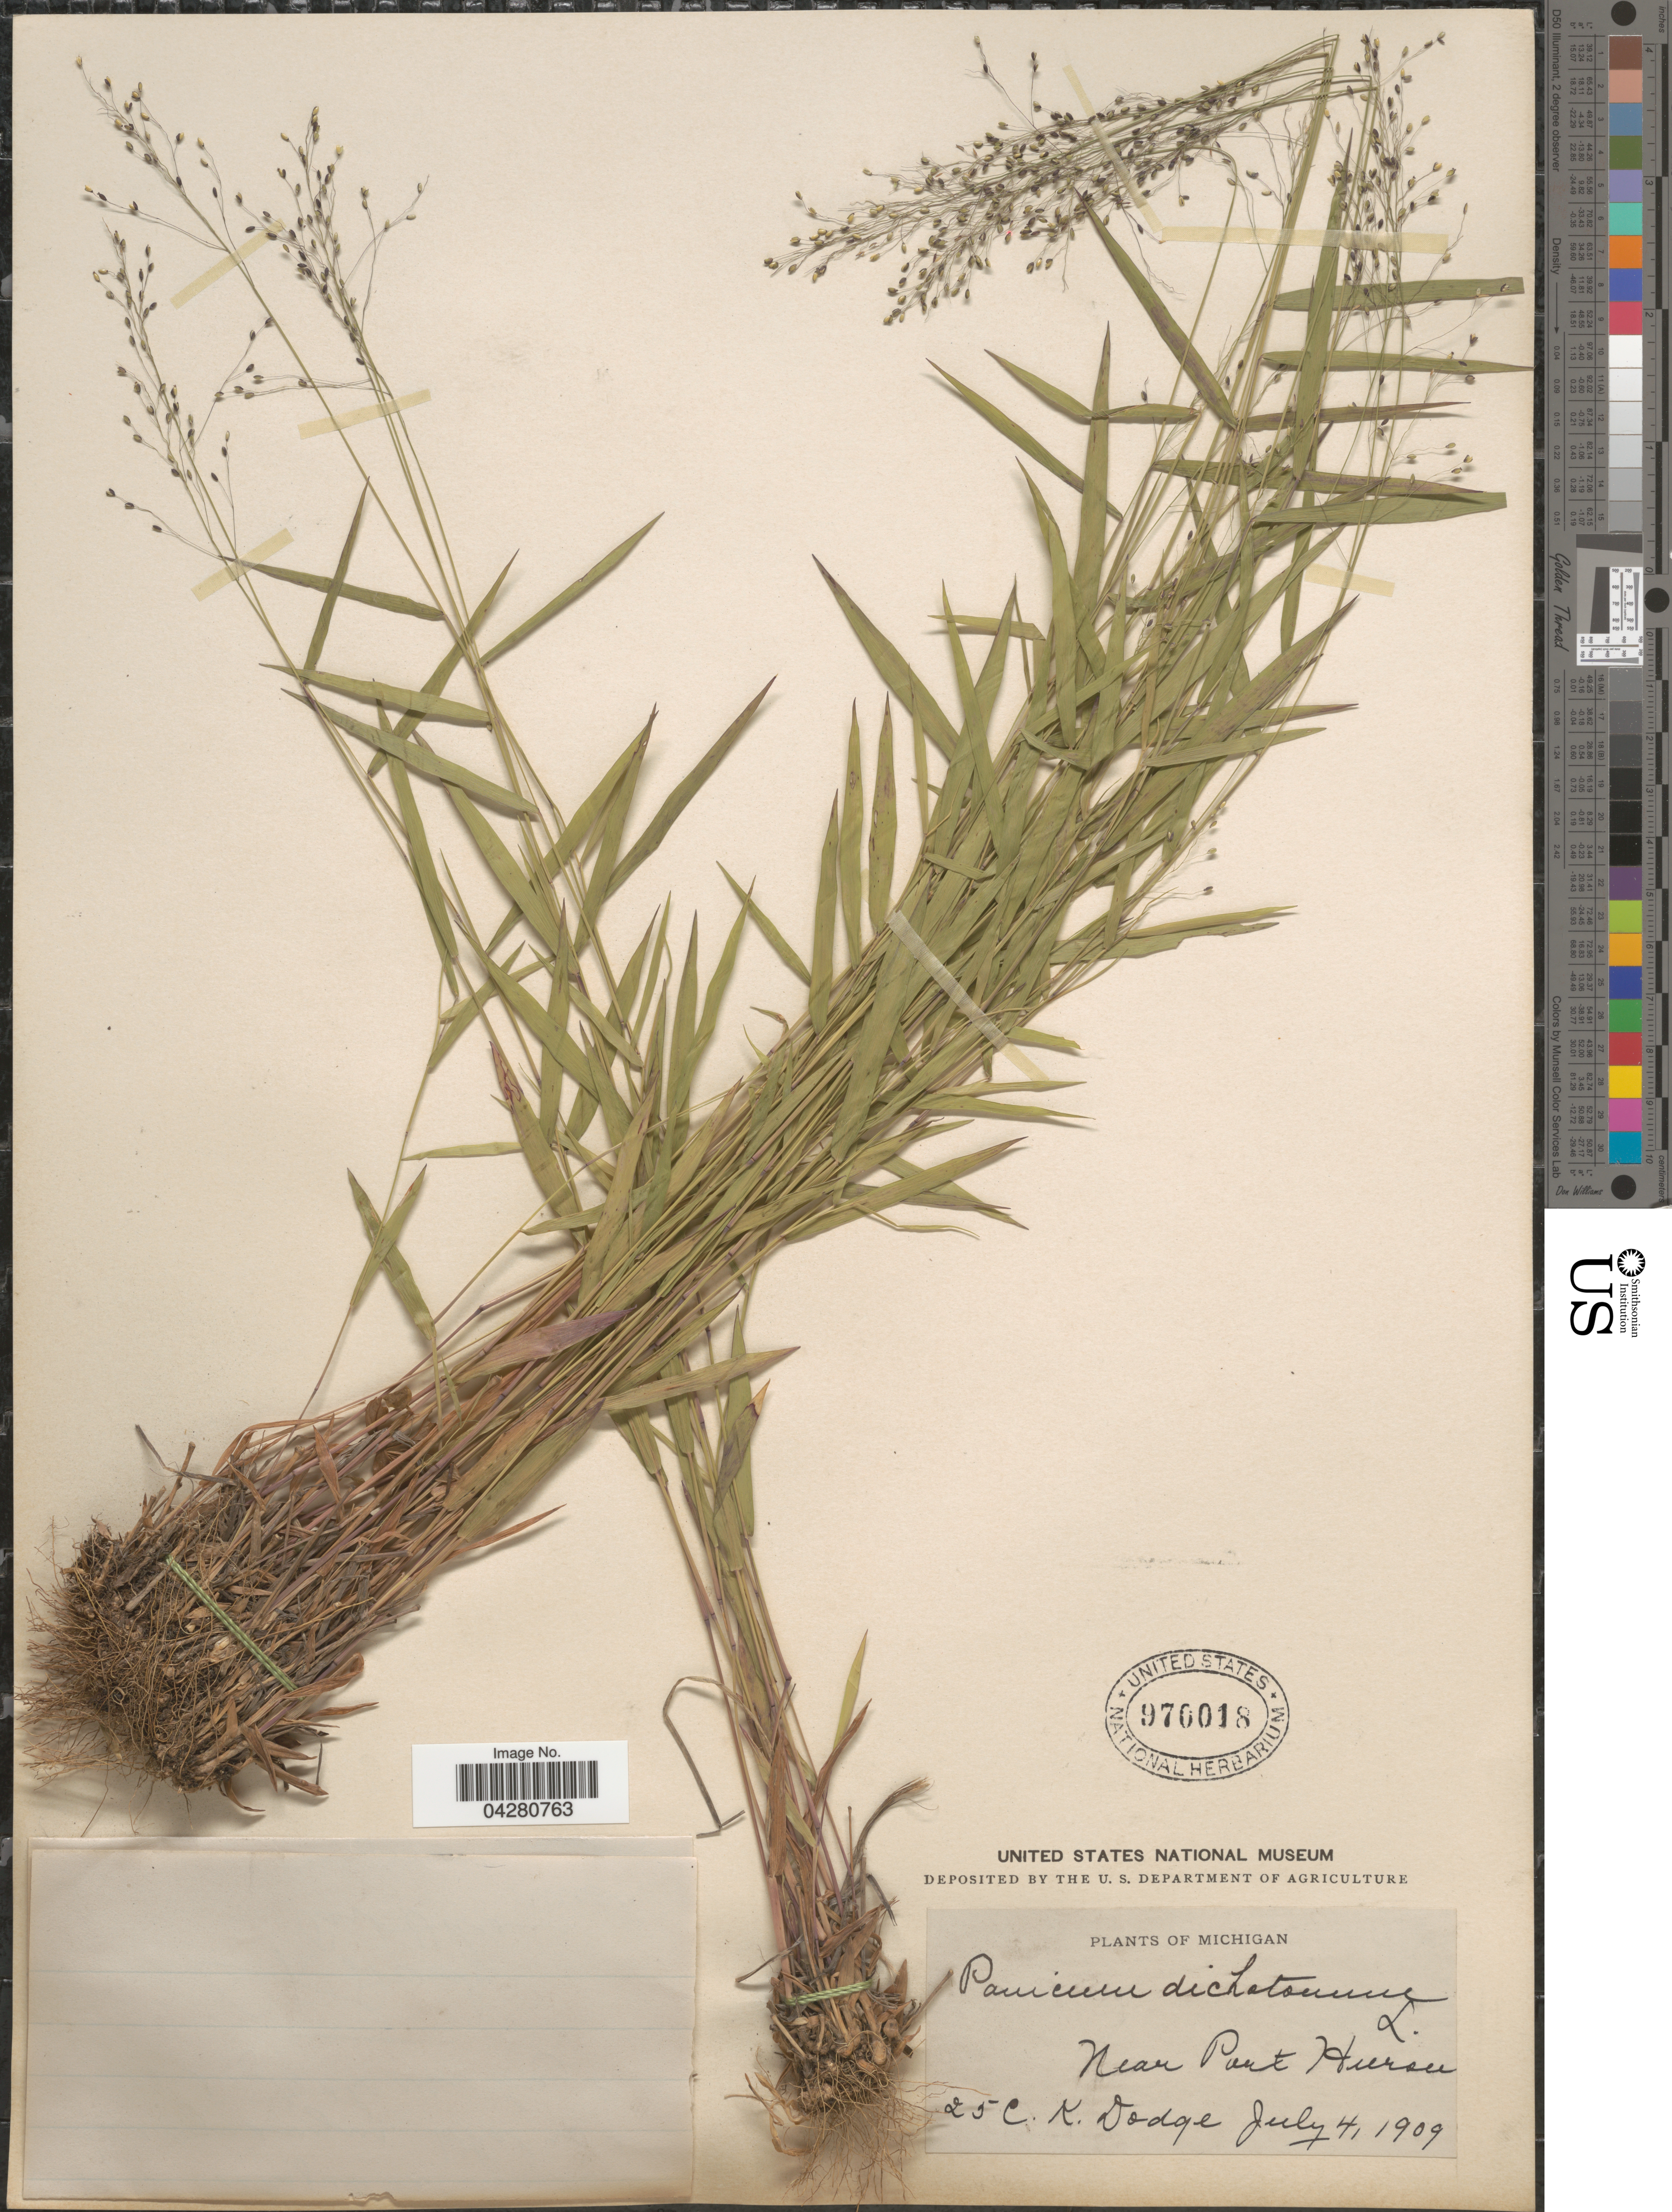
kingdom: Plantae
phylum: Tracheophyta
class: Liliopsida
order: Poales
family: Poaceae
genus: Dichanthelium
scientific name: Dichanthelium dichotomum var. dichotomum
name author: (L.) Gould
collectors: C. Dodge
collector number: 25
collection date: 1909-07-04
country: United States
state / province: Michigan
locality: Near Port Huron.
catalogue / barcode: US 970018